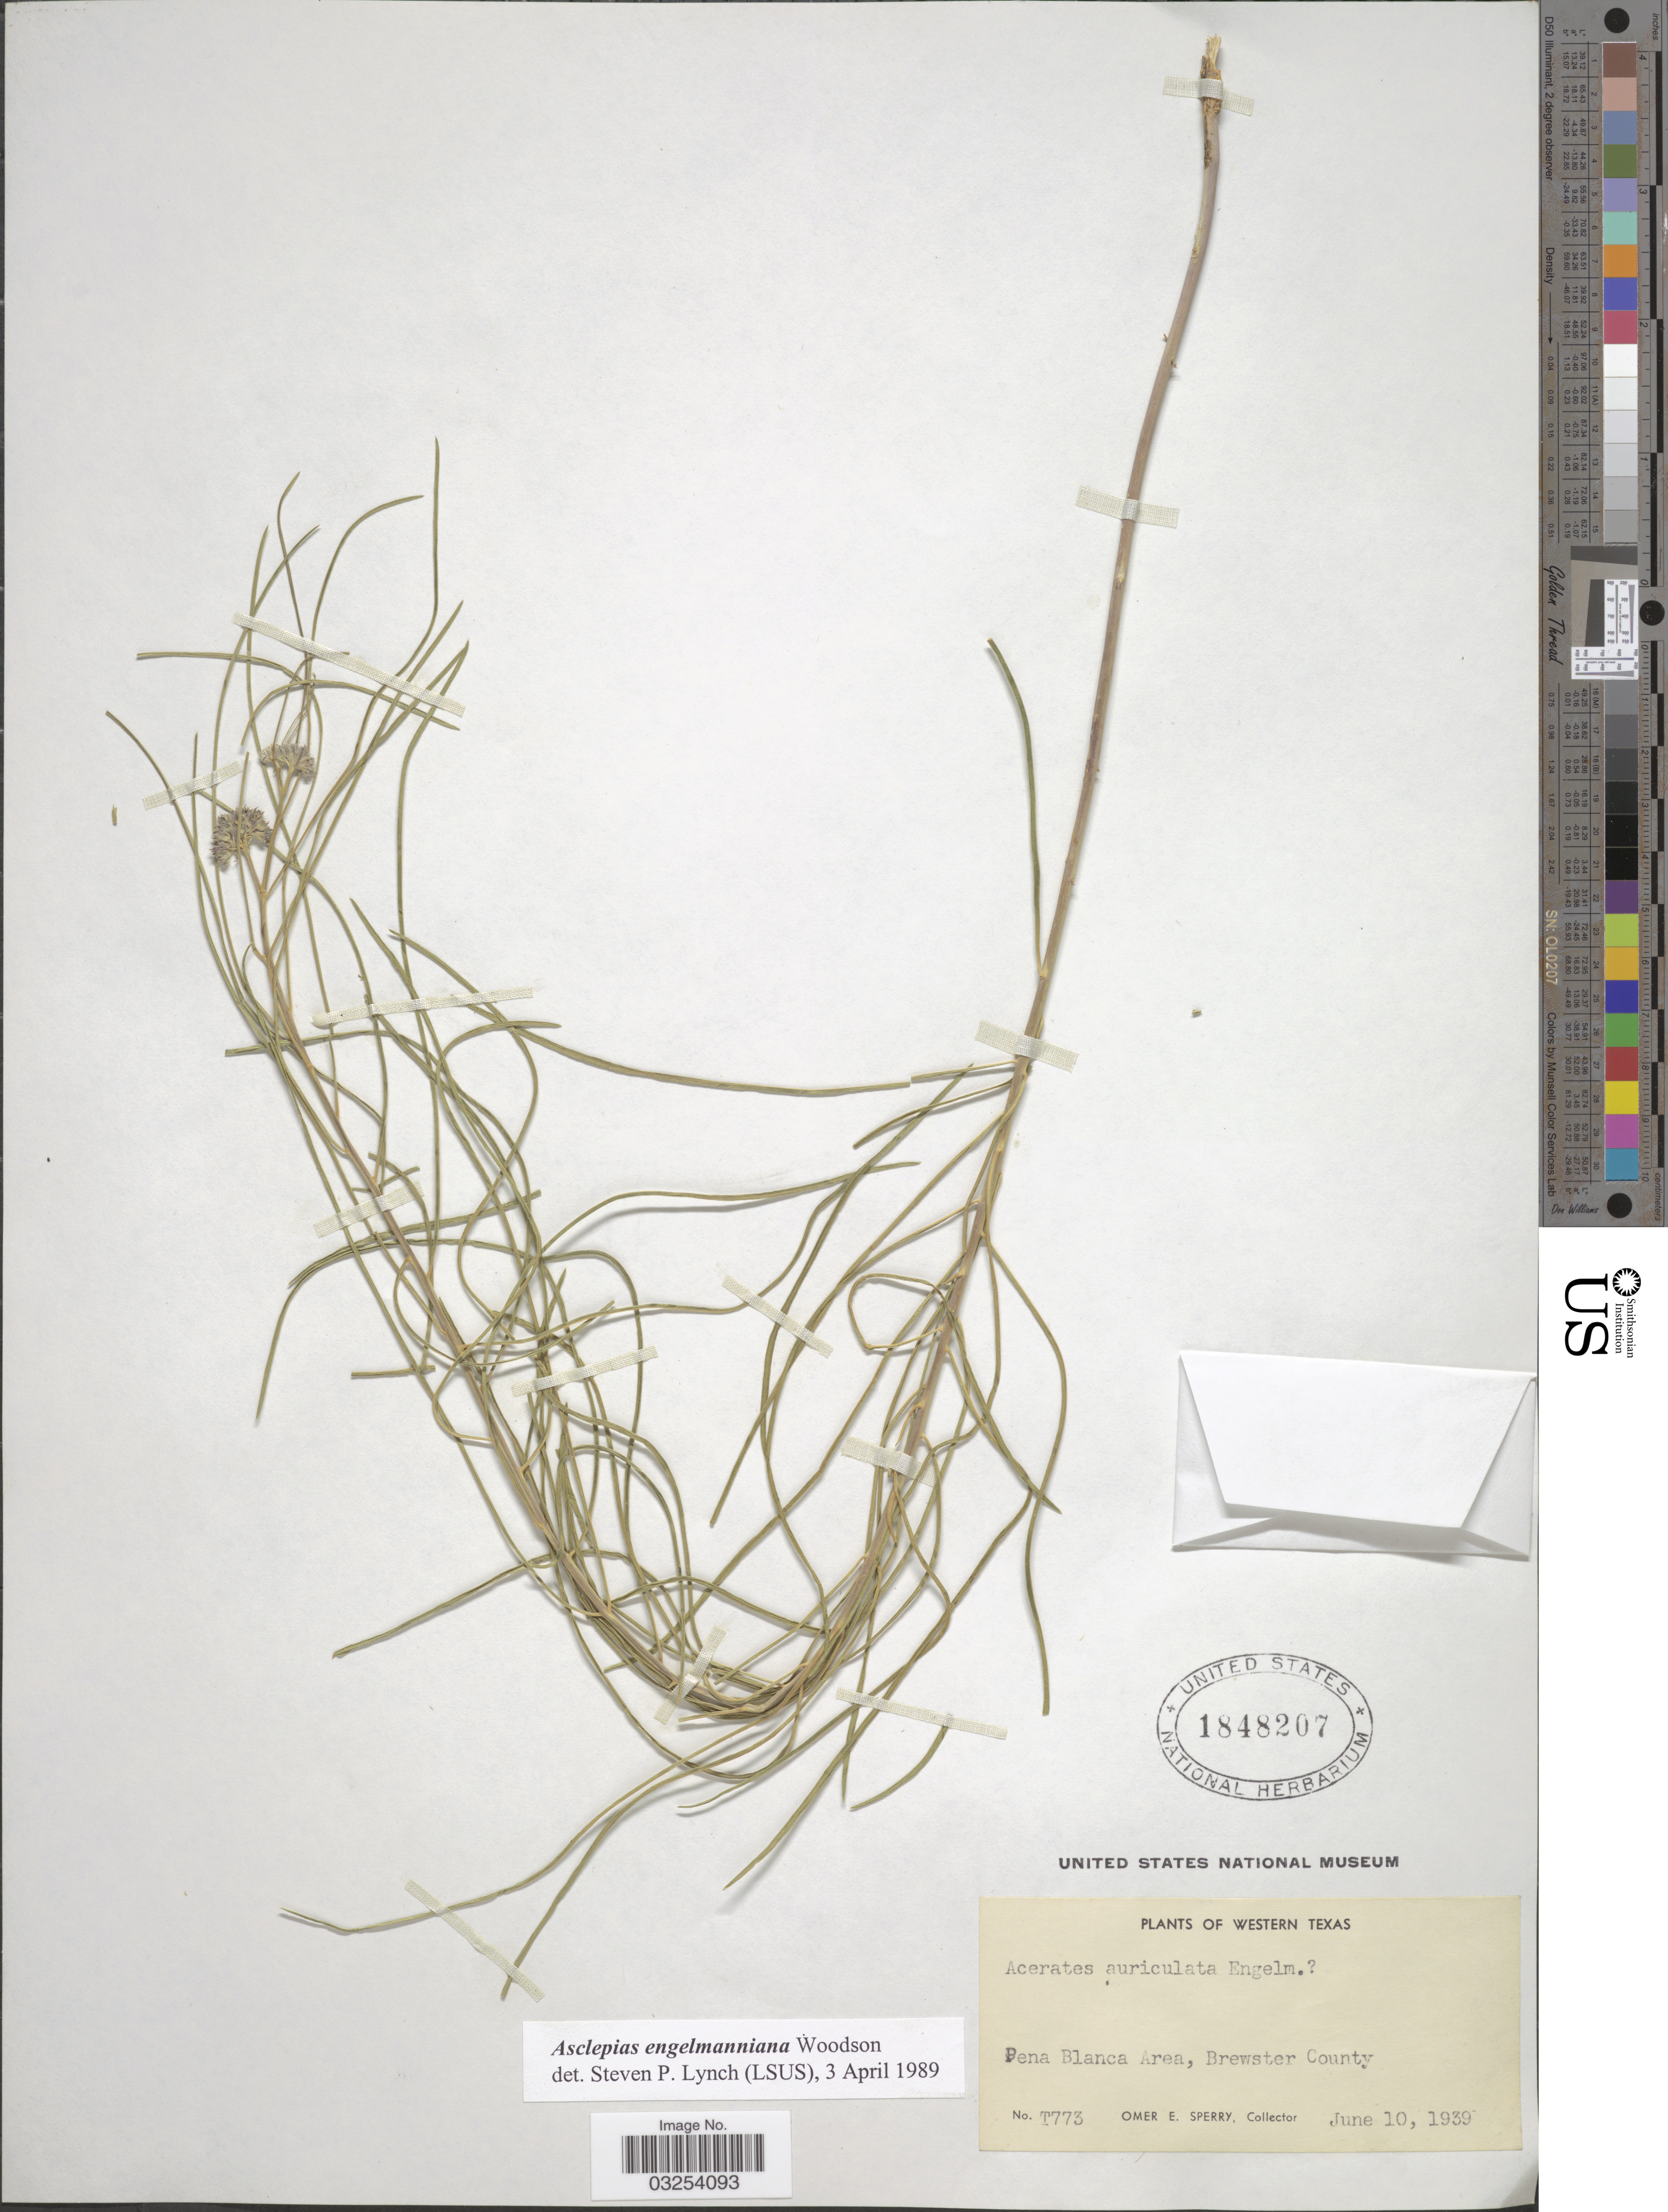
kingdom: Plantae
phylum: Tracheophyta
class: Magnoliopsida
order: Gentianales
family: Apocynaceae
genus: Asclepias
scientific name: Asclepias engelmanniana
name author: Woodson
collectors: O. E. Sperry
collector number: T773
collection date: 1939-06-10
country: United States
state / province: Texas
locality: Western Texas. Pena Blanca Area, Brewster County.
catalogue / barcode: US 1848207